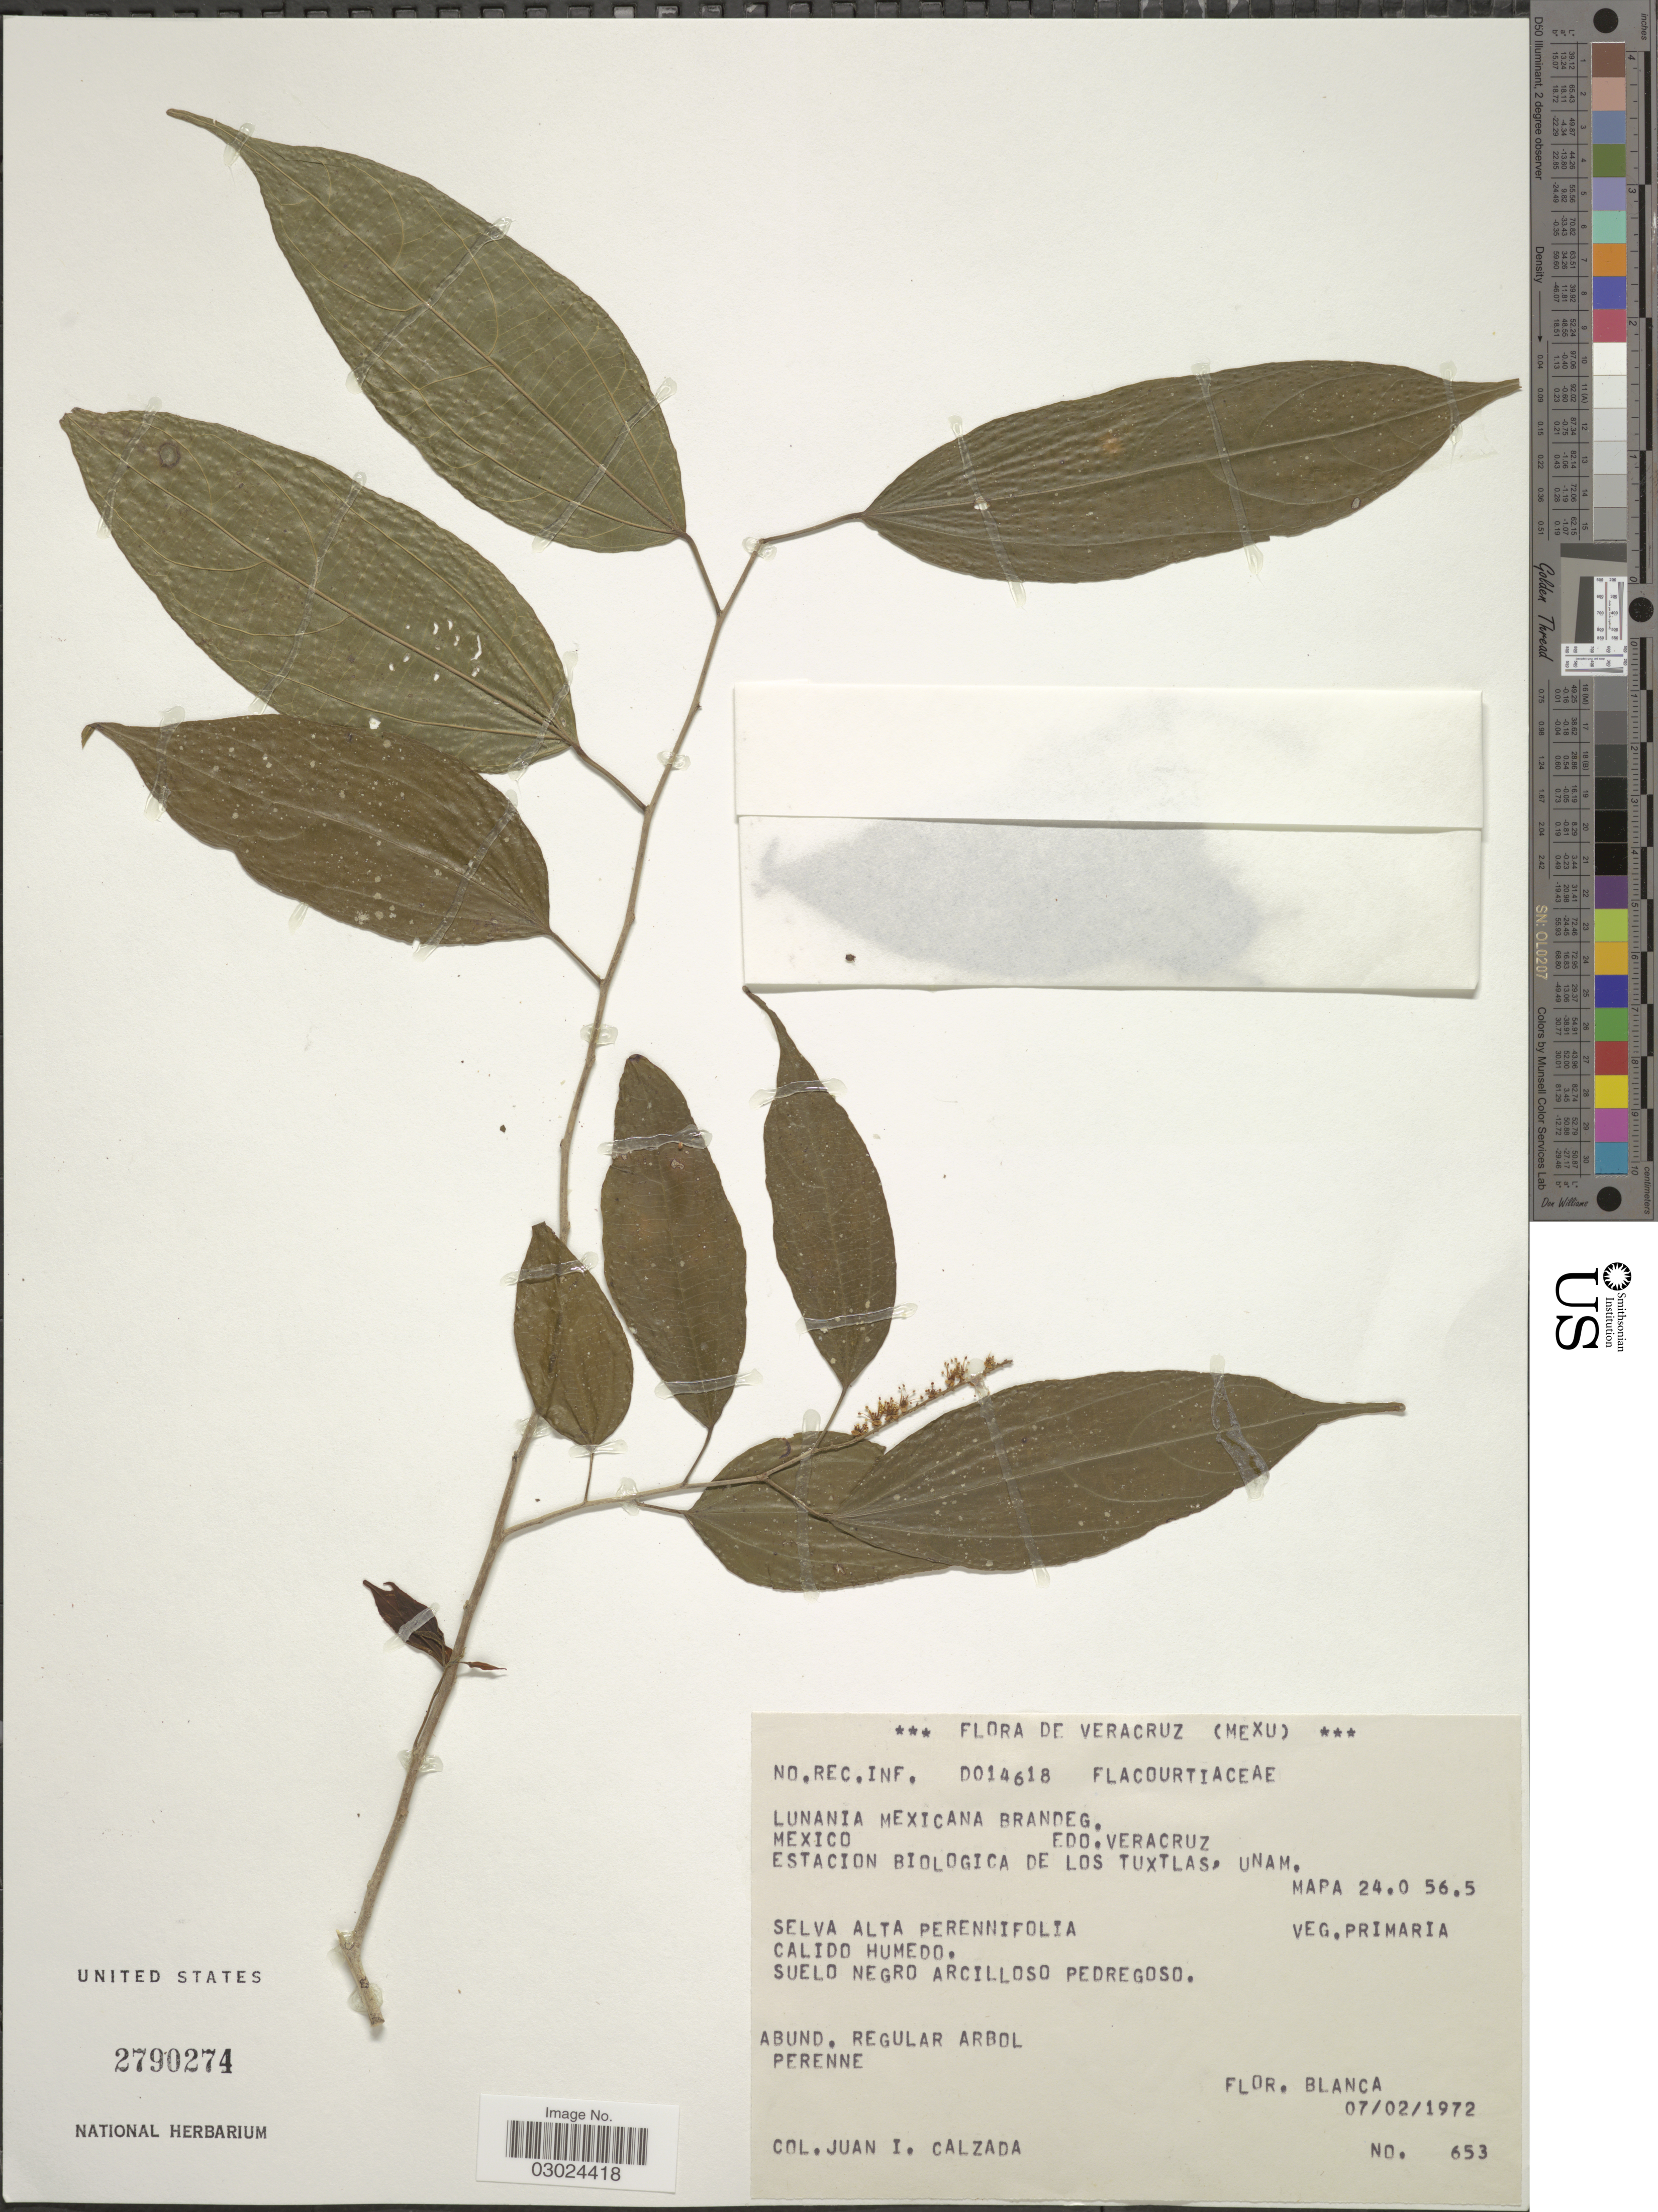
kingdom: Plantae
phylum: Tracheophyta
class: Magnoliopsida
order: Malpighiales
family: Salicaceae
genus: Lunania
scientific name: Lunania mexicana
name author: Brandegee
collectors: J. I. Calzada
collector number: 653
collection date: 1972-02-07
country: Mexico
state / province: Veracruz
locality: Veracruz. Edo. Veracruz. Estacion Biologica de los Tuxtlas, Unam.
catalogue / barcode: US 2790274